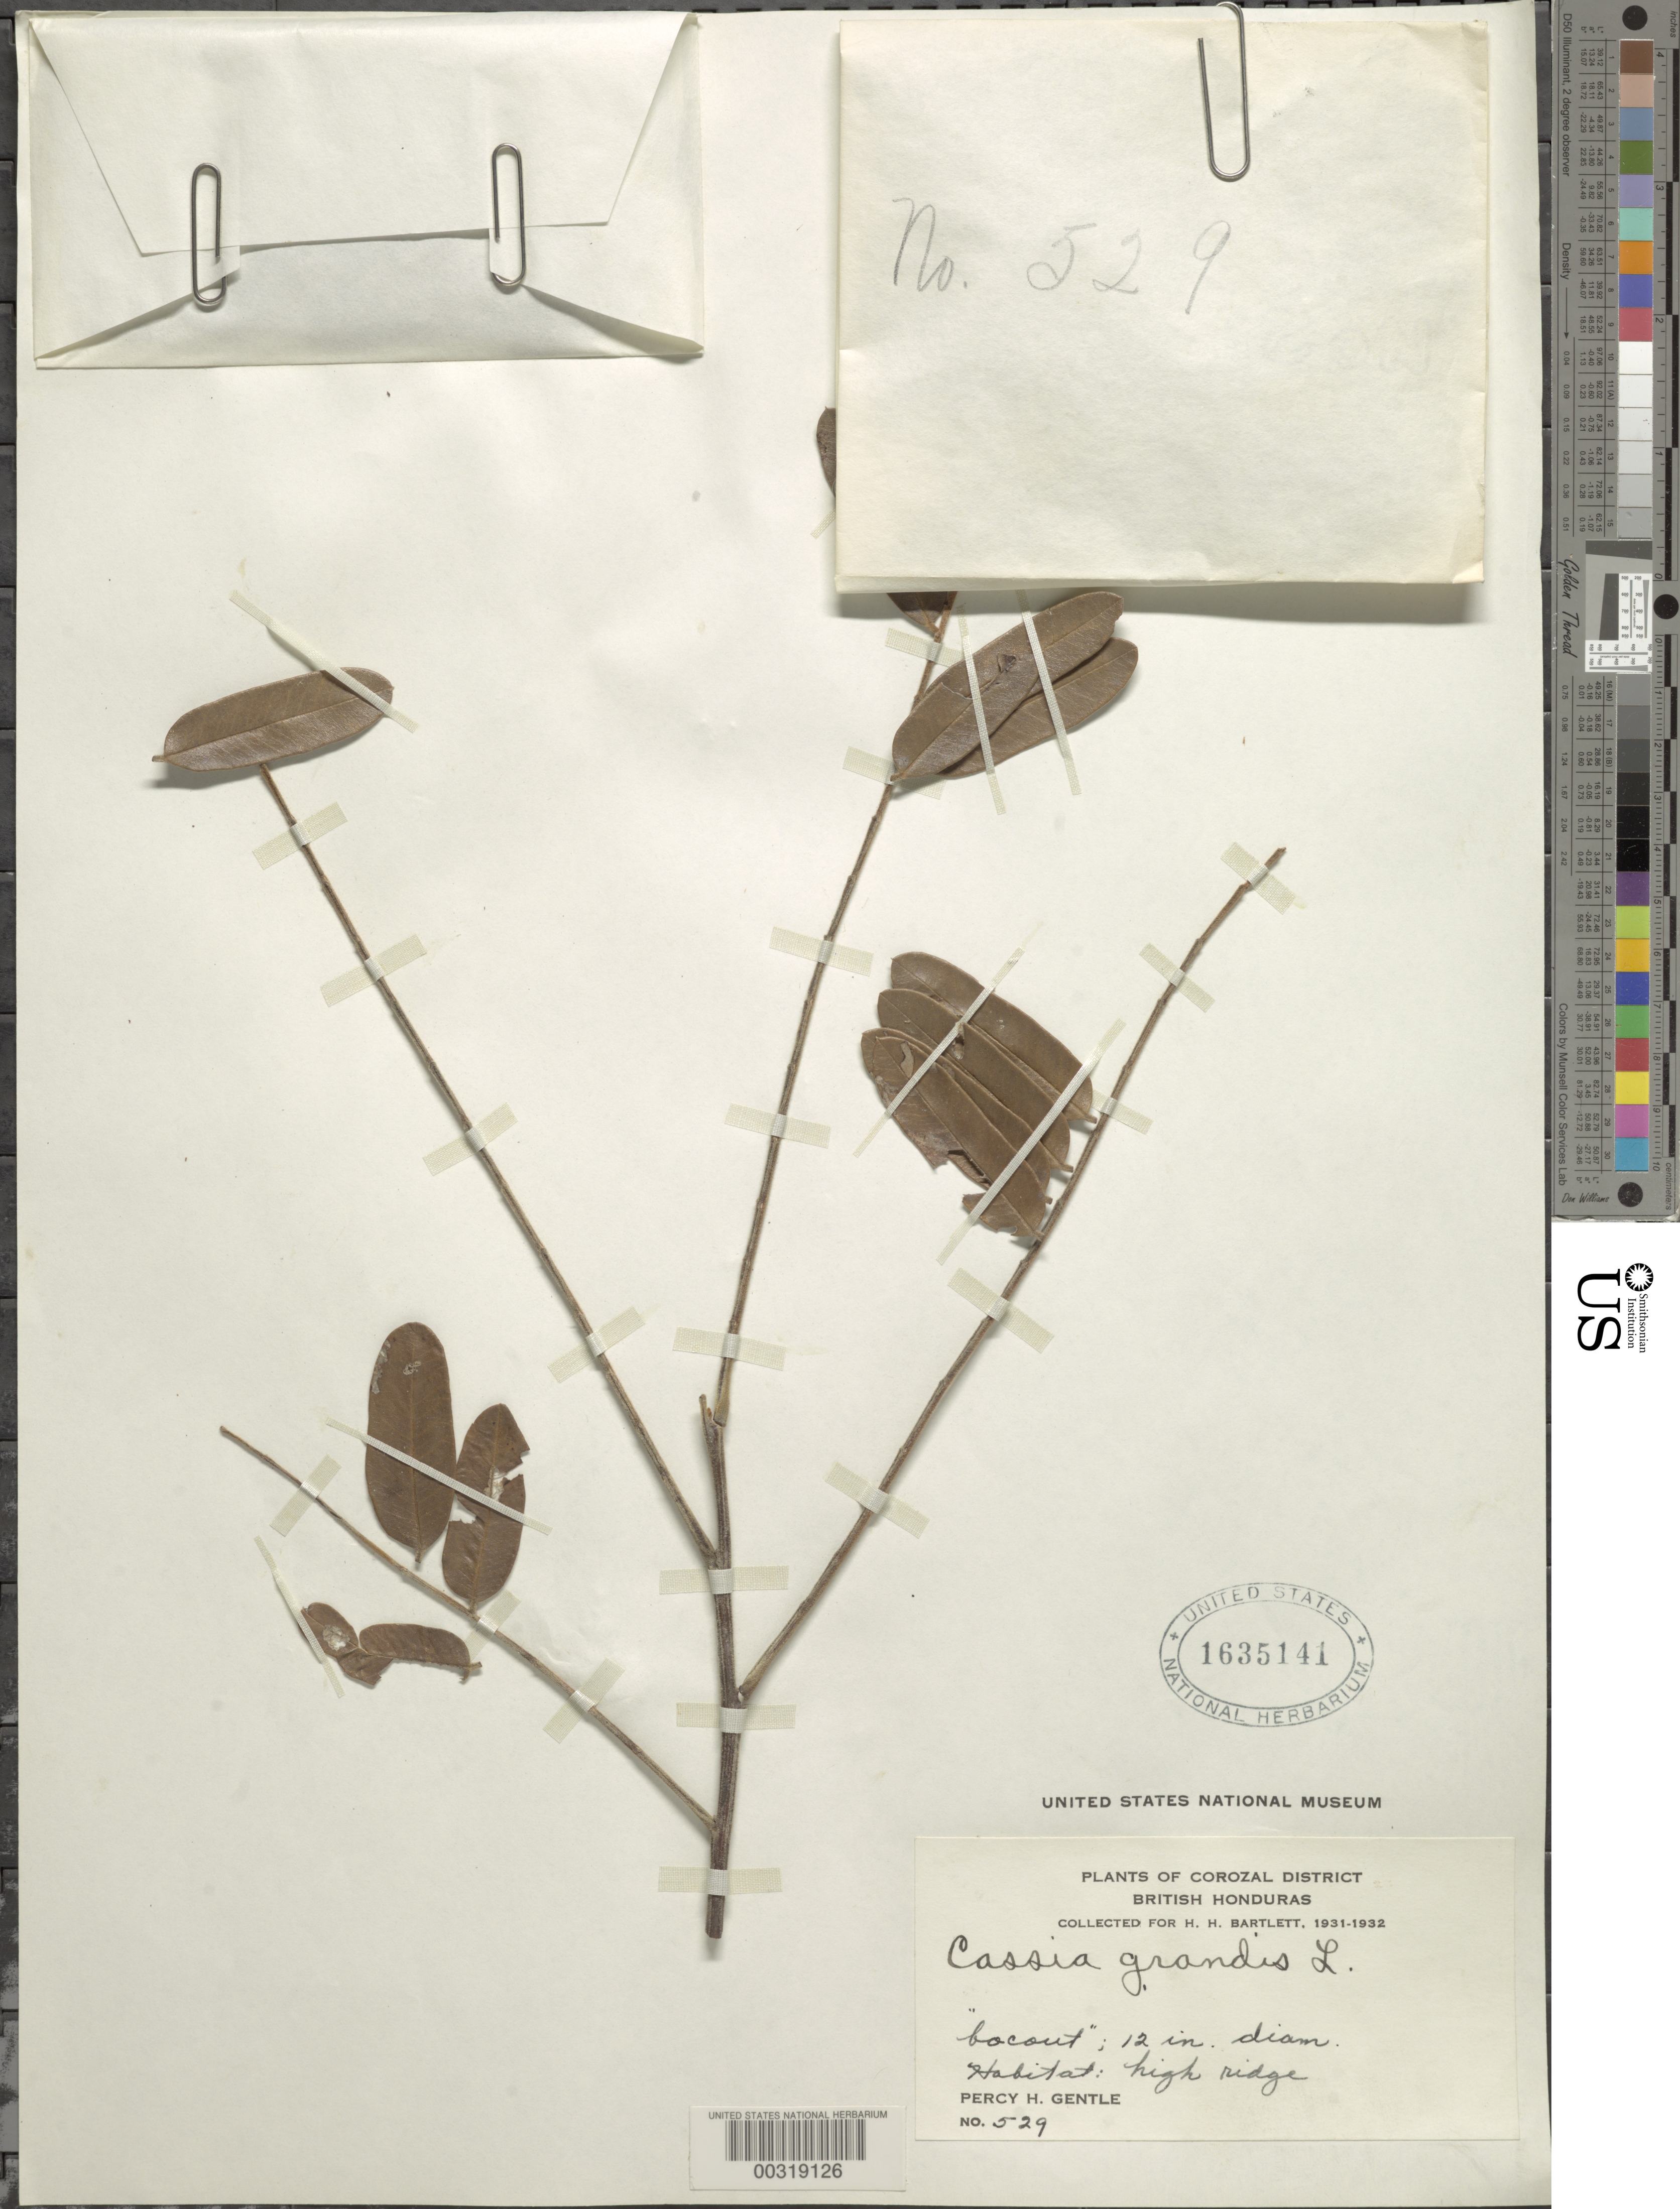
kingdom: Plantae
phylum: Tracheophyta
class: Magnoliopsida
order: Fabales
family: Fabaceae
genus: Cassia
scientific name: Cassia grandis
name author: L. f.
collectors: P. H. Gentle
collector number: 529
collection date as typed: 1931 to -- -- 1932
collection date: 1931/1932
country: Belize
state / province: Corozal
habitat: High ridge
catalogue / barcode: US 1635141